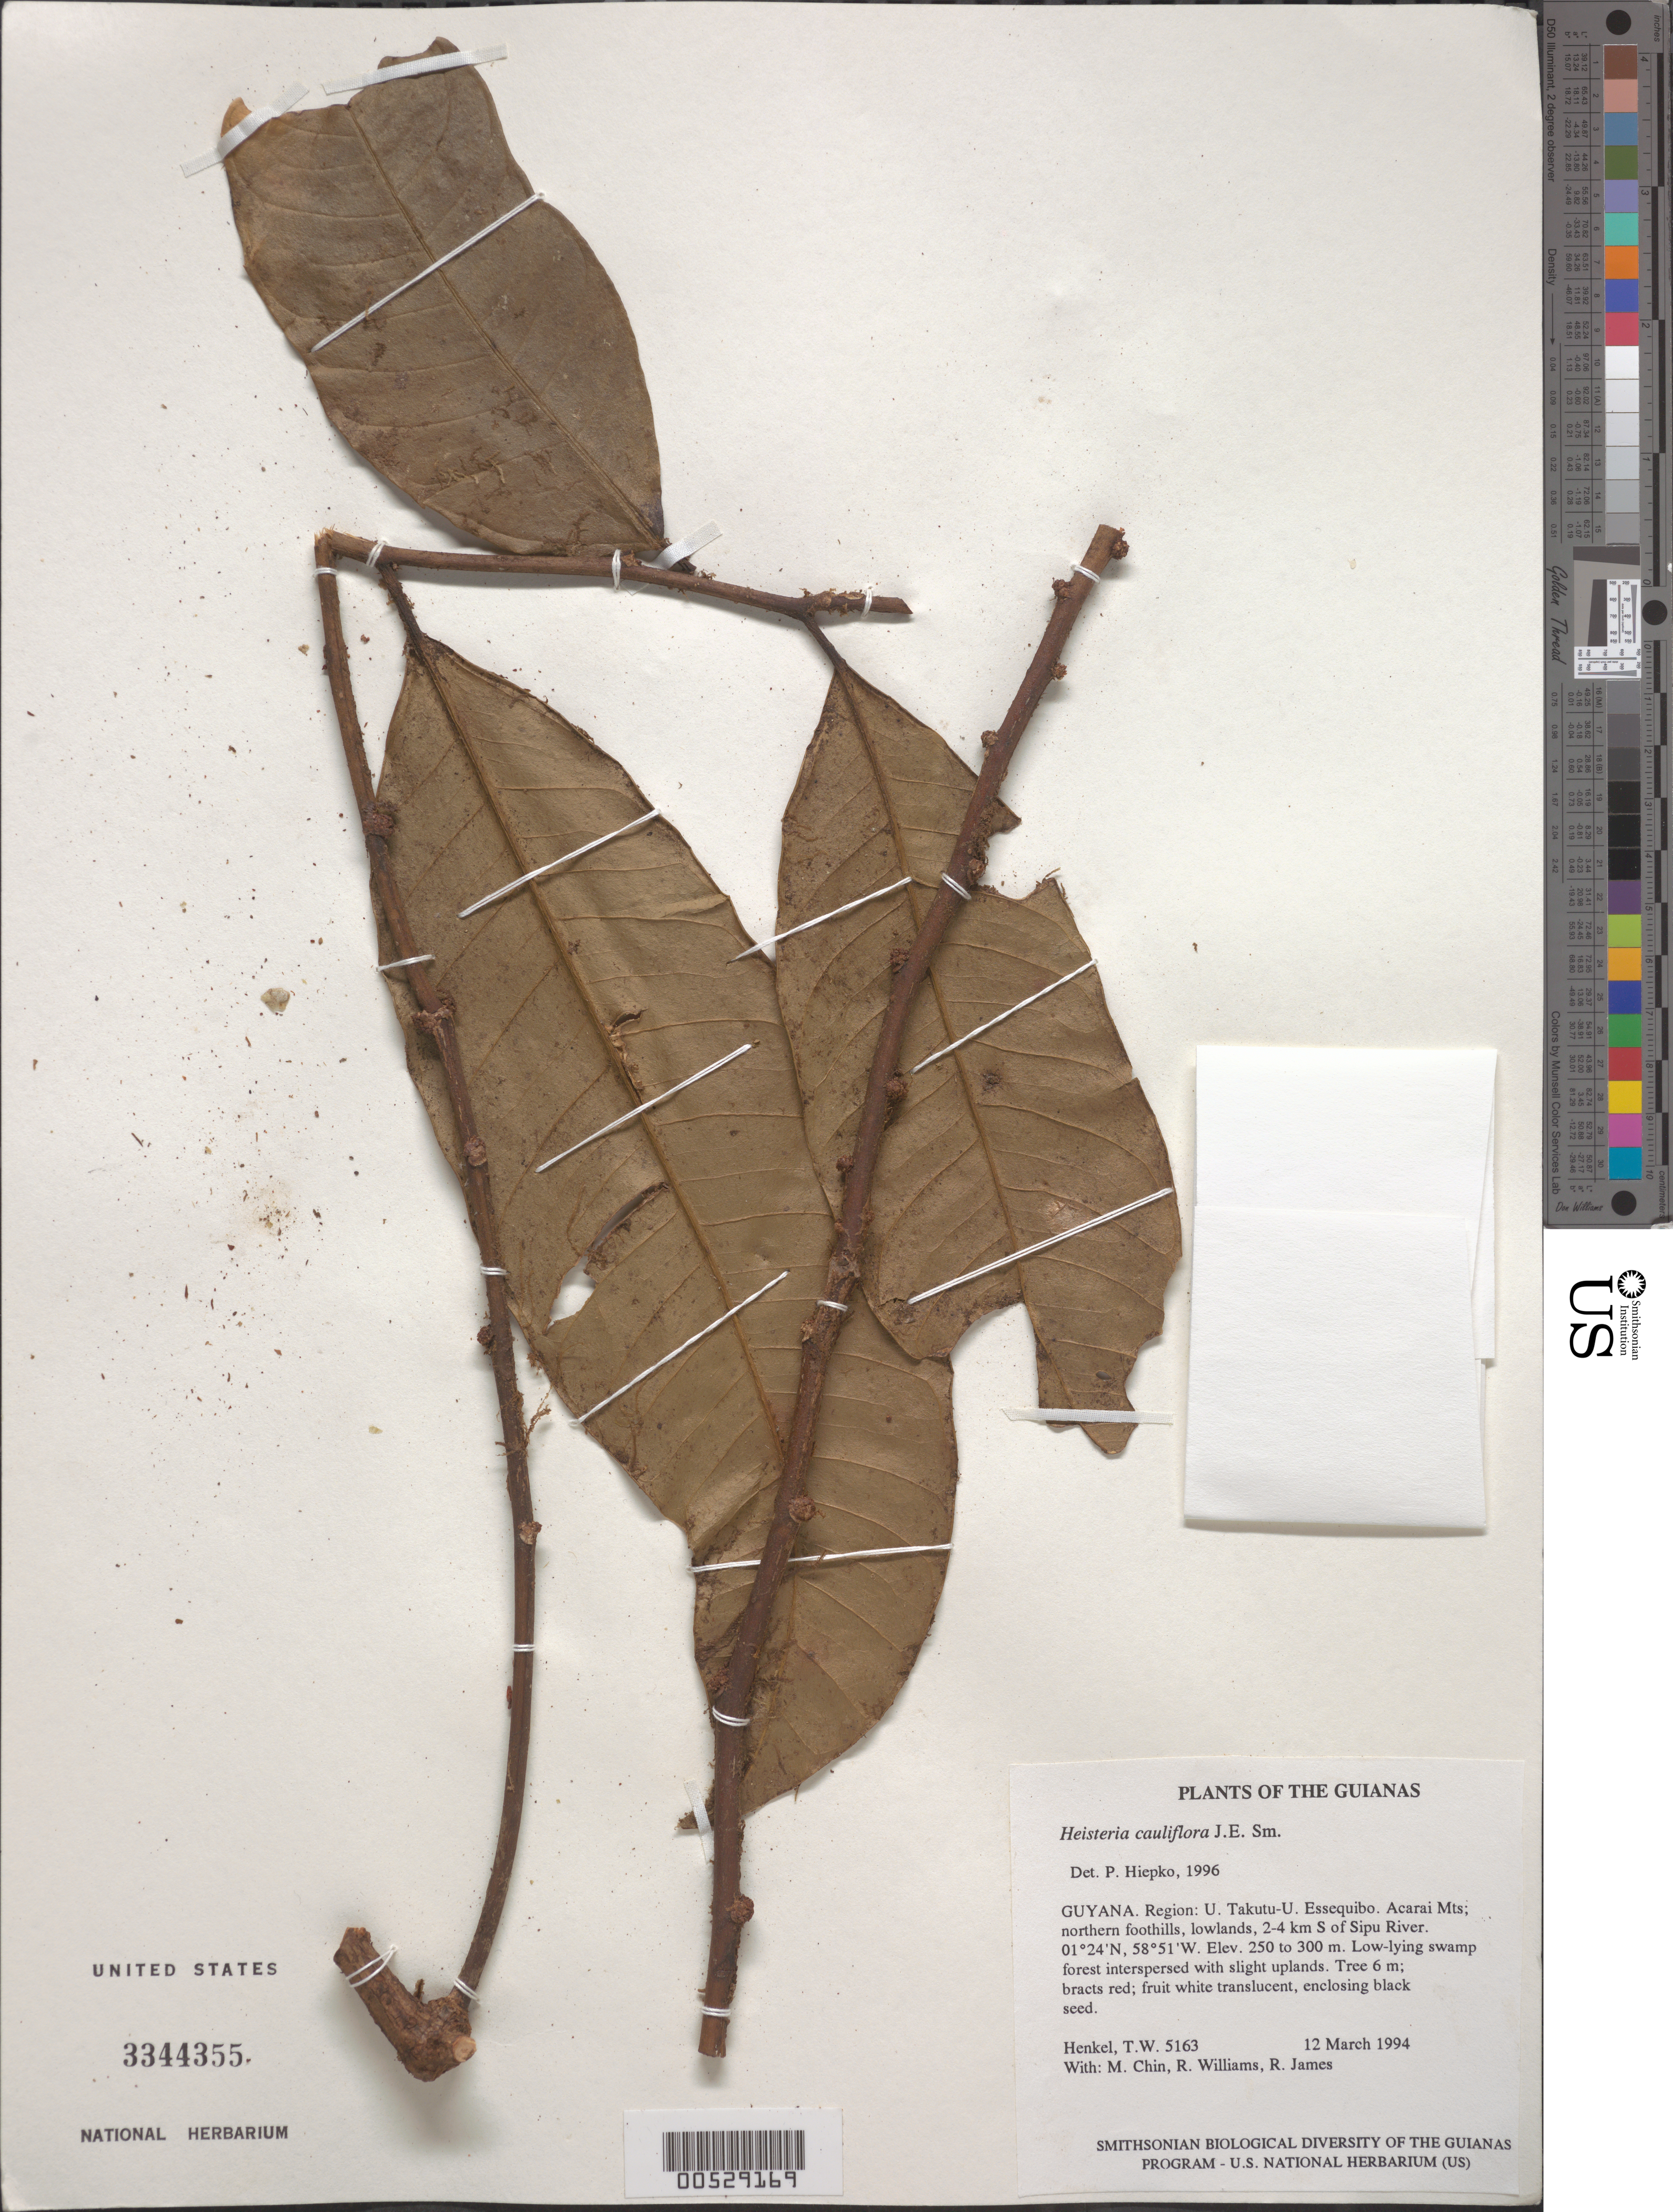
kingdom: Plantae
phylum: Tracheophyta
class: Magnoliopsida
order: Santalales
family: Erythropalaceae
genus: Heisteria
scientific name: Heisteria cauliflora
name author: Sm.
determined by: Hiepko, P. H.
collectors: T. Henkel, M. Chin, R. Williams & R. James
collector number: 5163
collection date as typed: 12 March 1994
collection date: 1994-03-12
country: Guyana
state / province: U. Takutu-U. Essequibo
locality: Acarai Mts; northern foothills, lowlands, 2-4 km S of Sipu River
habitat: Low-lying swamp forest interspersed with slight uplands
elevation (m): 250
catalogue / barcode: US 3344355